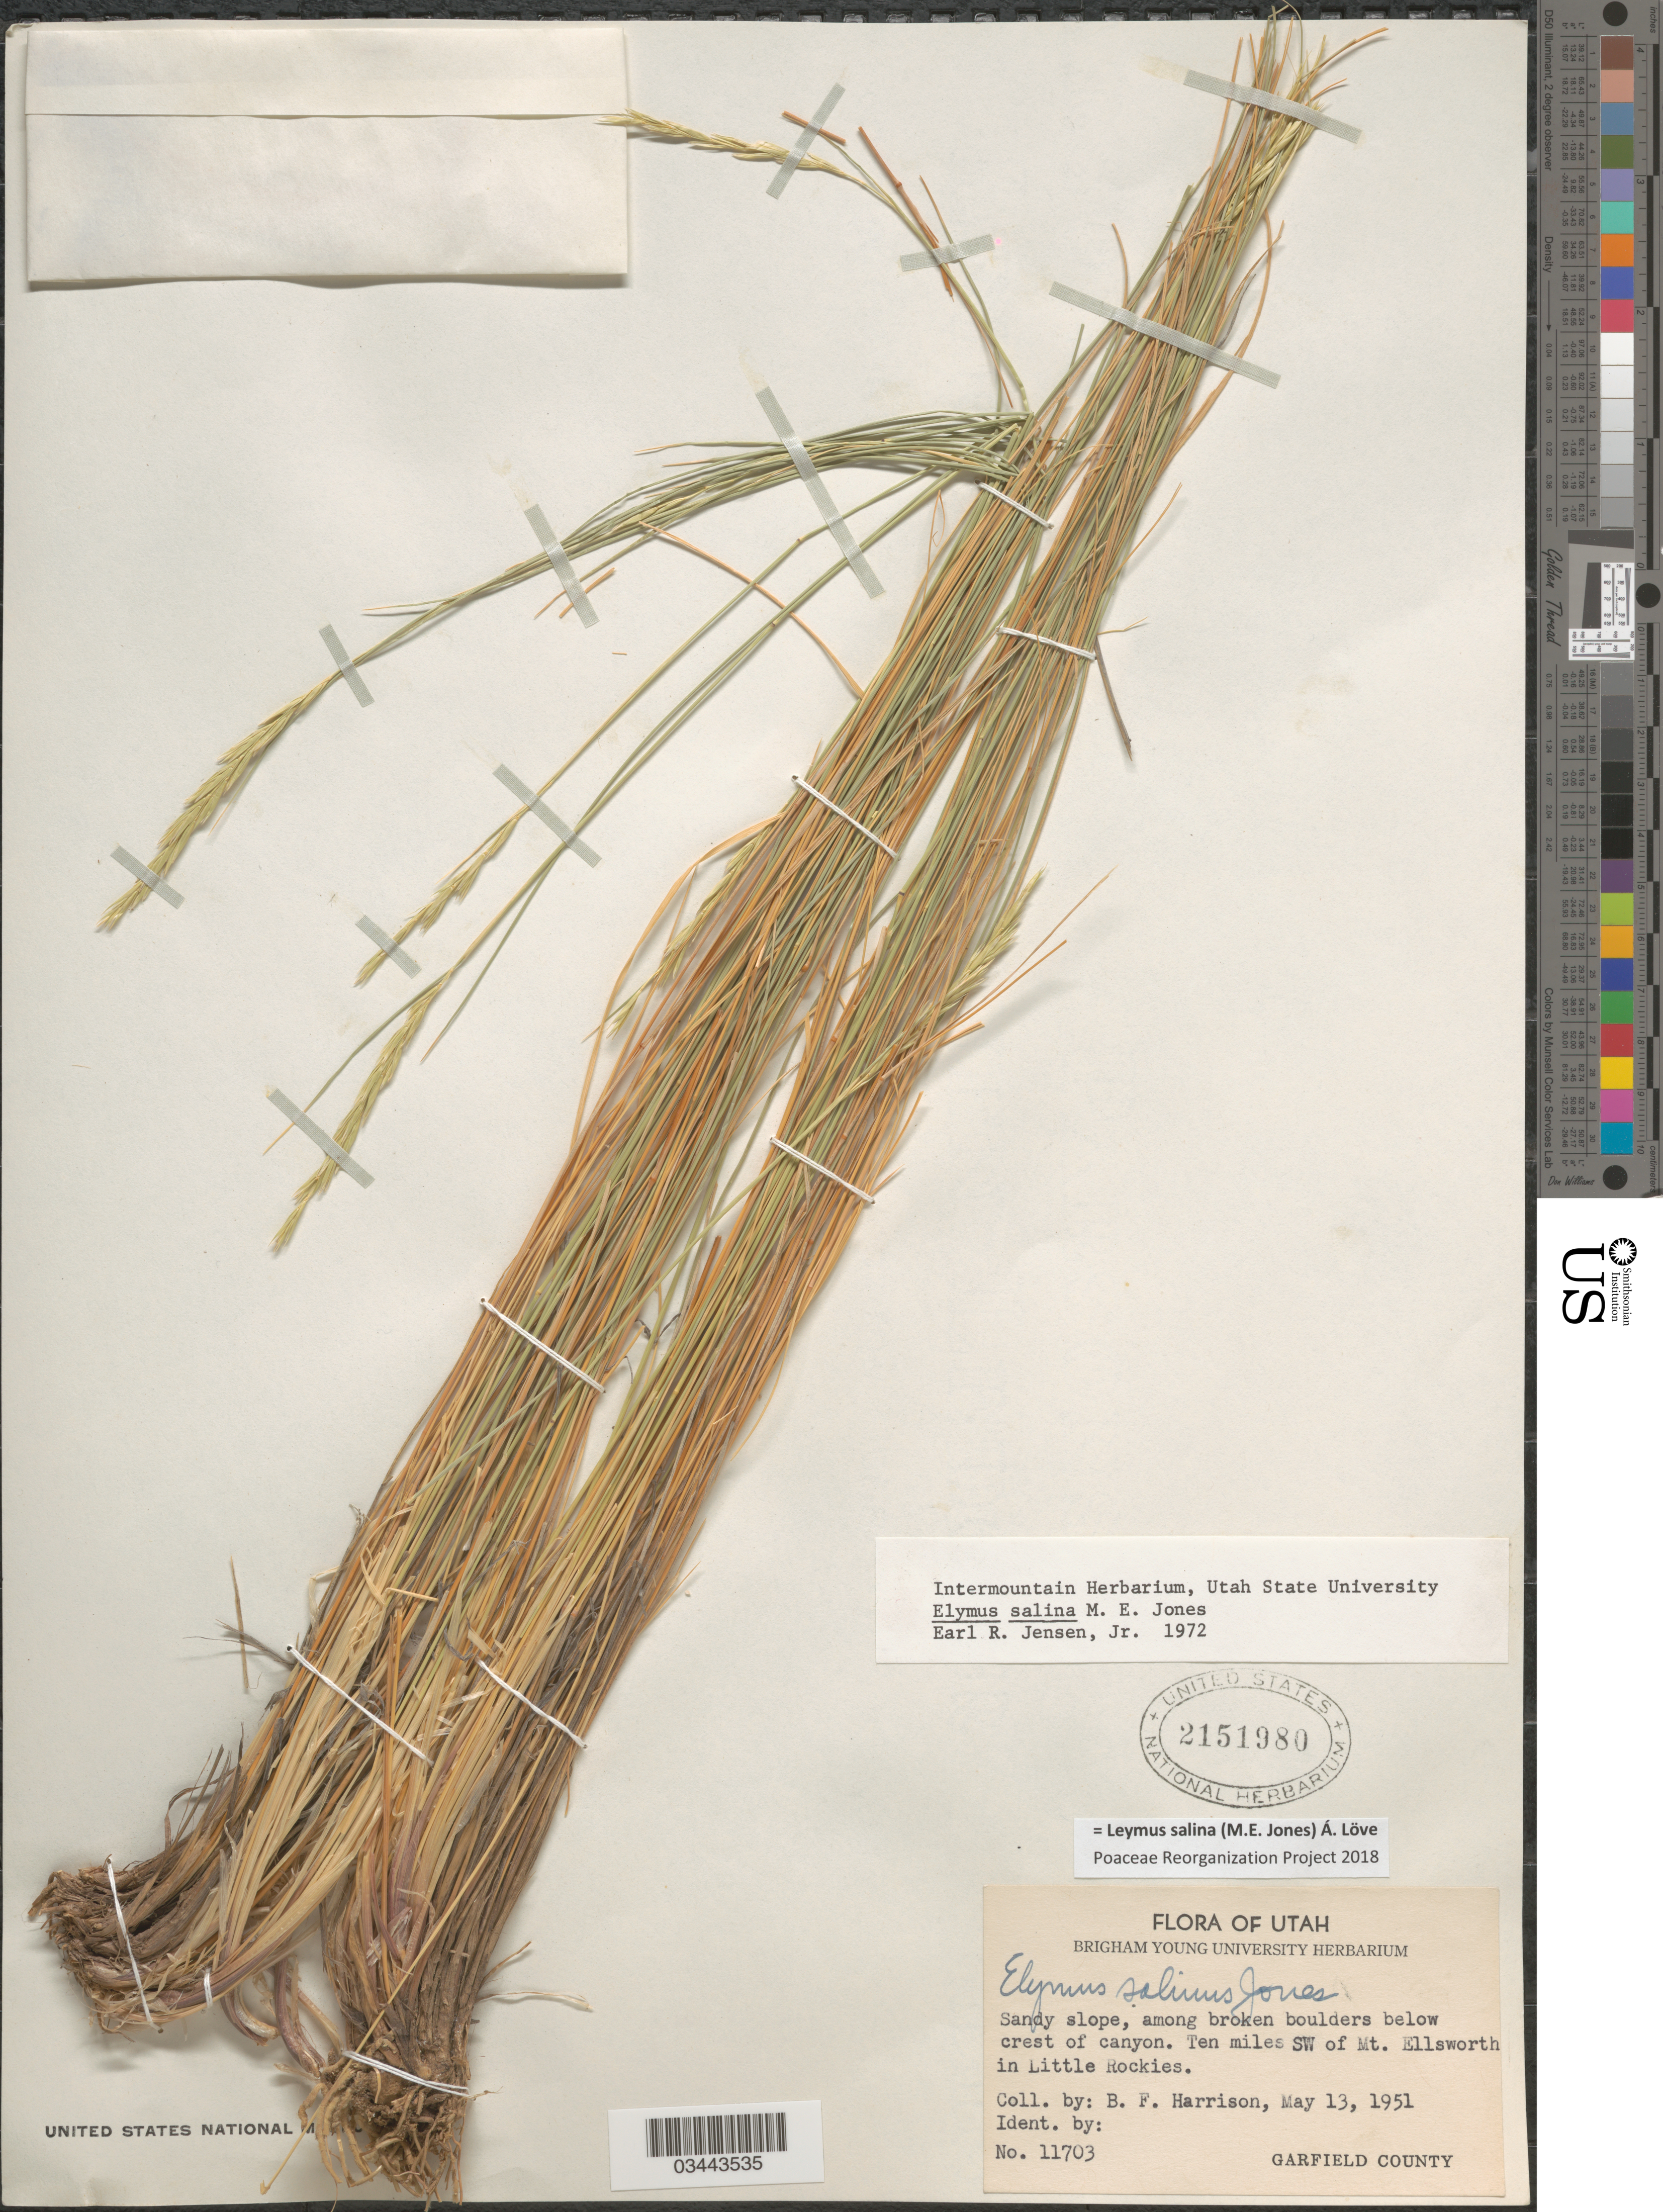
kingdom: Plantae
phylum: Tracheophyta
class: Liliopsida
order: Poales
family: Poaceae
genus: Leymus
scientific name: Leymus salina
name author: (M.E. Jones) Á. Löve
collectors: B. F. Harrison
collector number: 11703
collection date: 1951-05-13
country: United States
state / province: Utah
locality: Ten miles SW of Mt. Ellsworth in Little Rockies. Garfield County.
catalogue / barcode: US 2151980